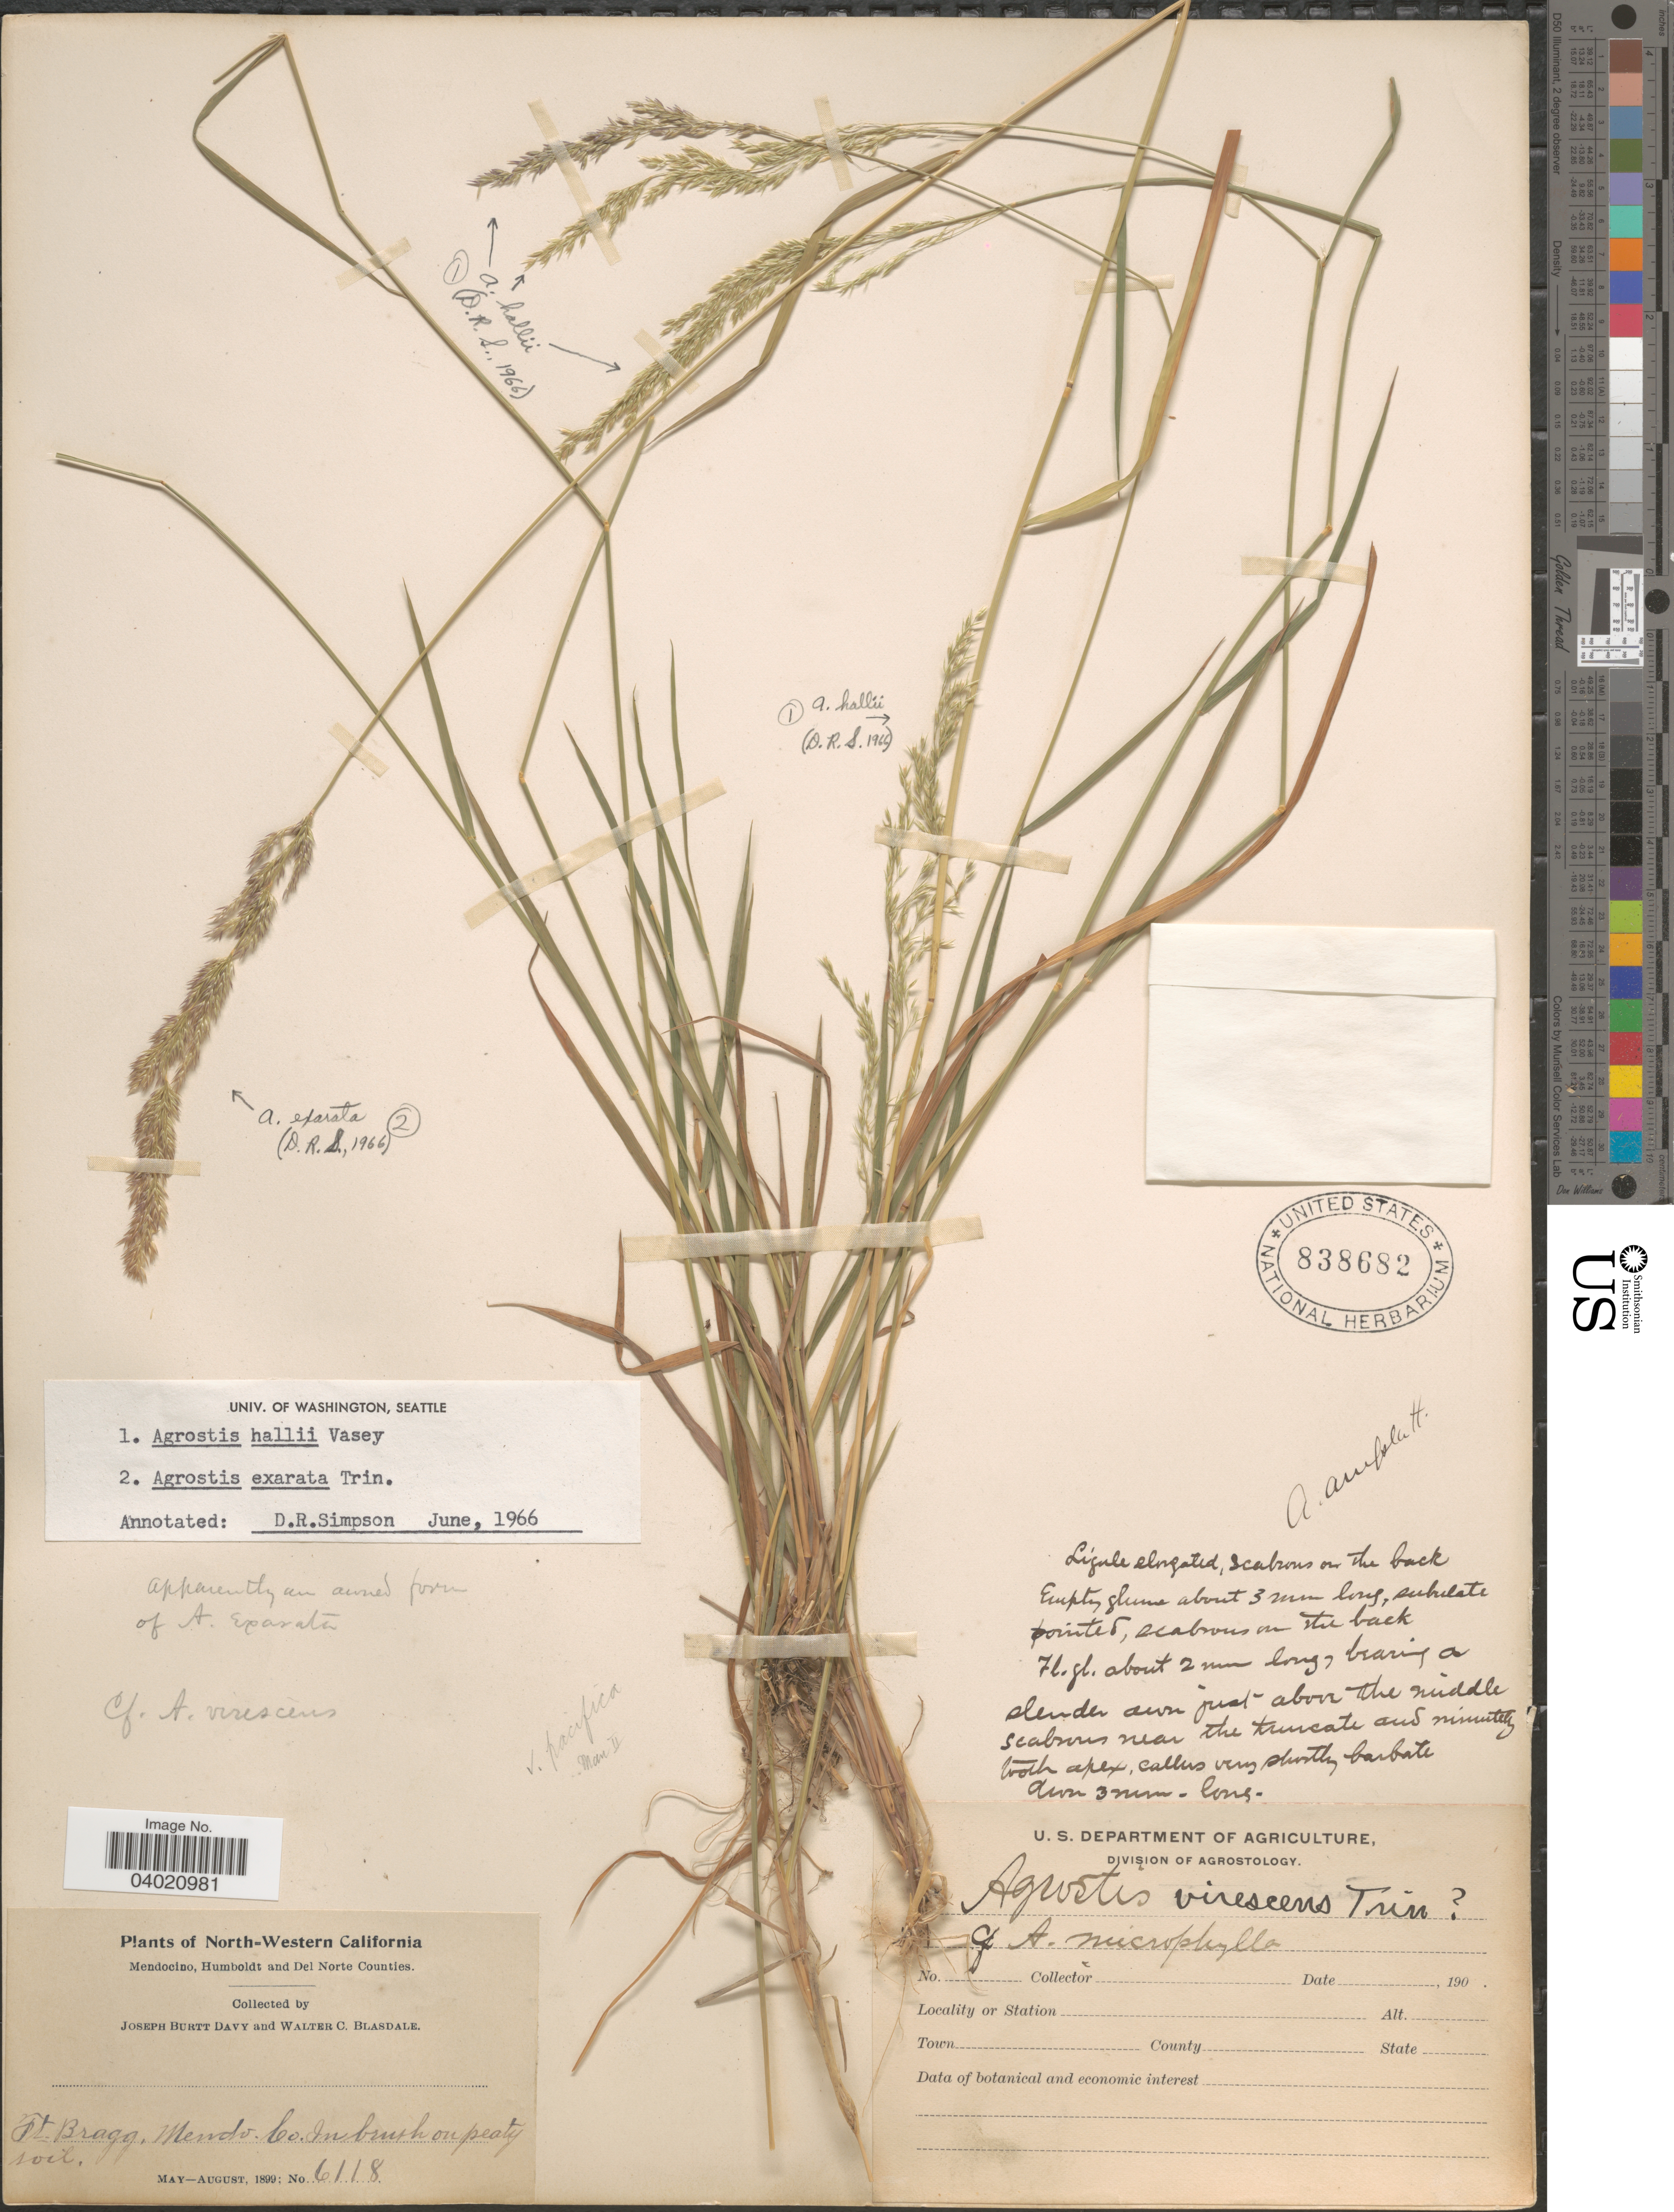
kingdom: Plantae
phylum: Tracheophyta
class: Liliopsida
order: Poales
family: Poaceae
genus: Agrostis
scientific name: Agrostis microphylla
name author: Steud.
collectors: J. Burtt Davy & W. Blasdale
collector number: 6118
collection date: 1899-05/1899-08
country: United States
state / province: California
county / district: Mendocino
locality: North-Western California. Ft. Bragg, Mendocino Co.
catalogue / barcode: US 838682